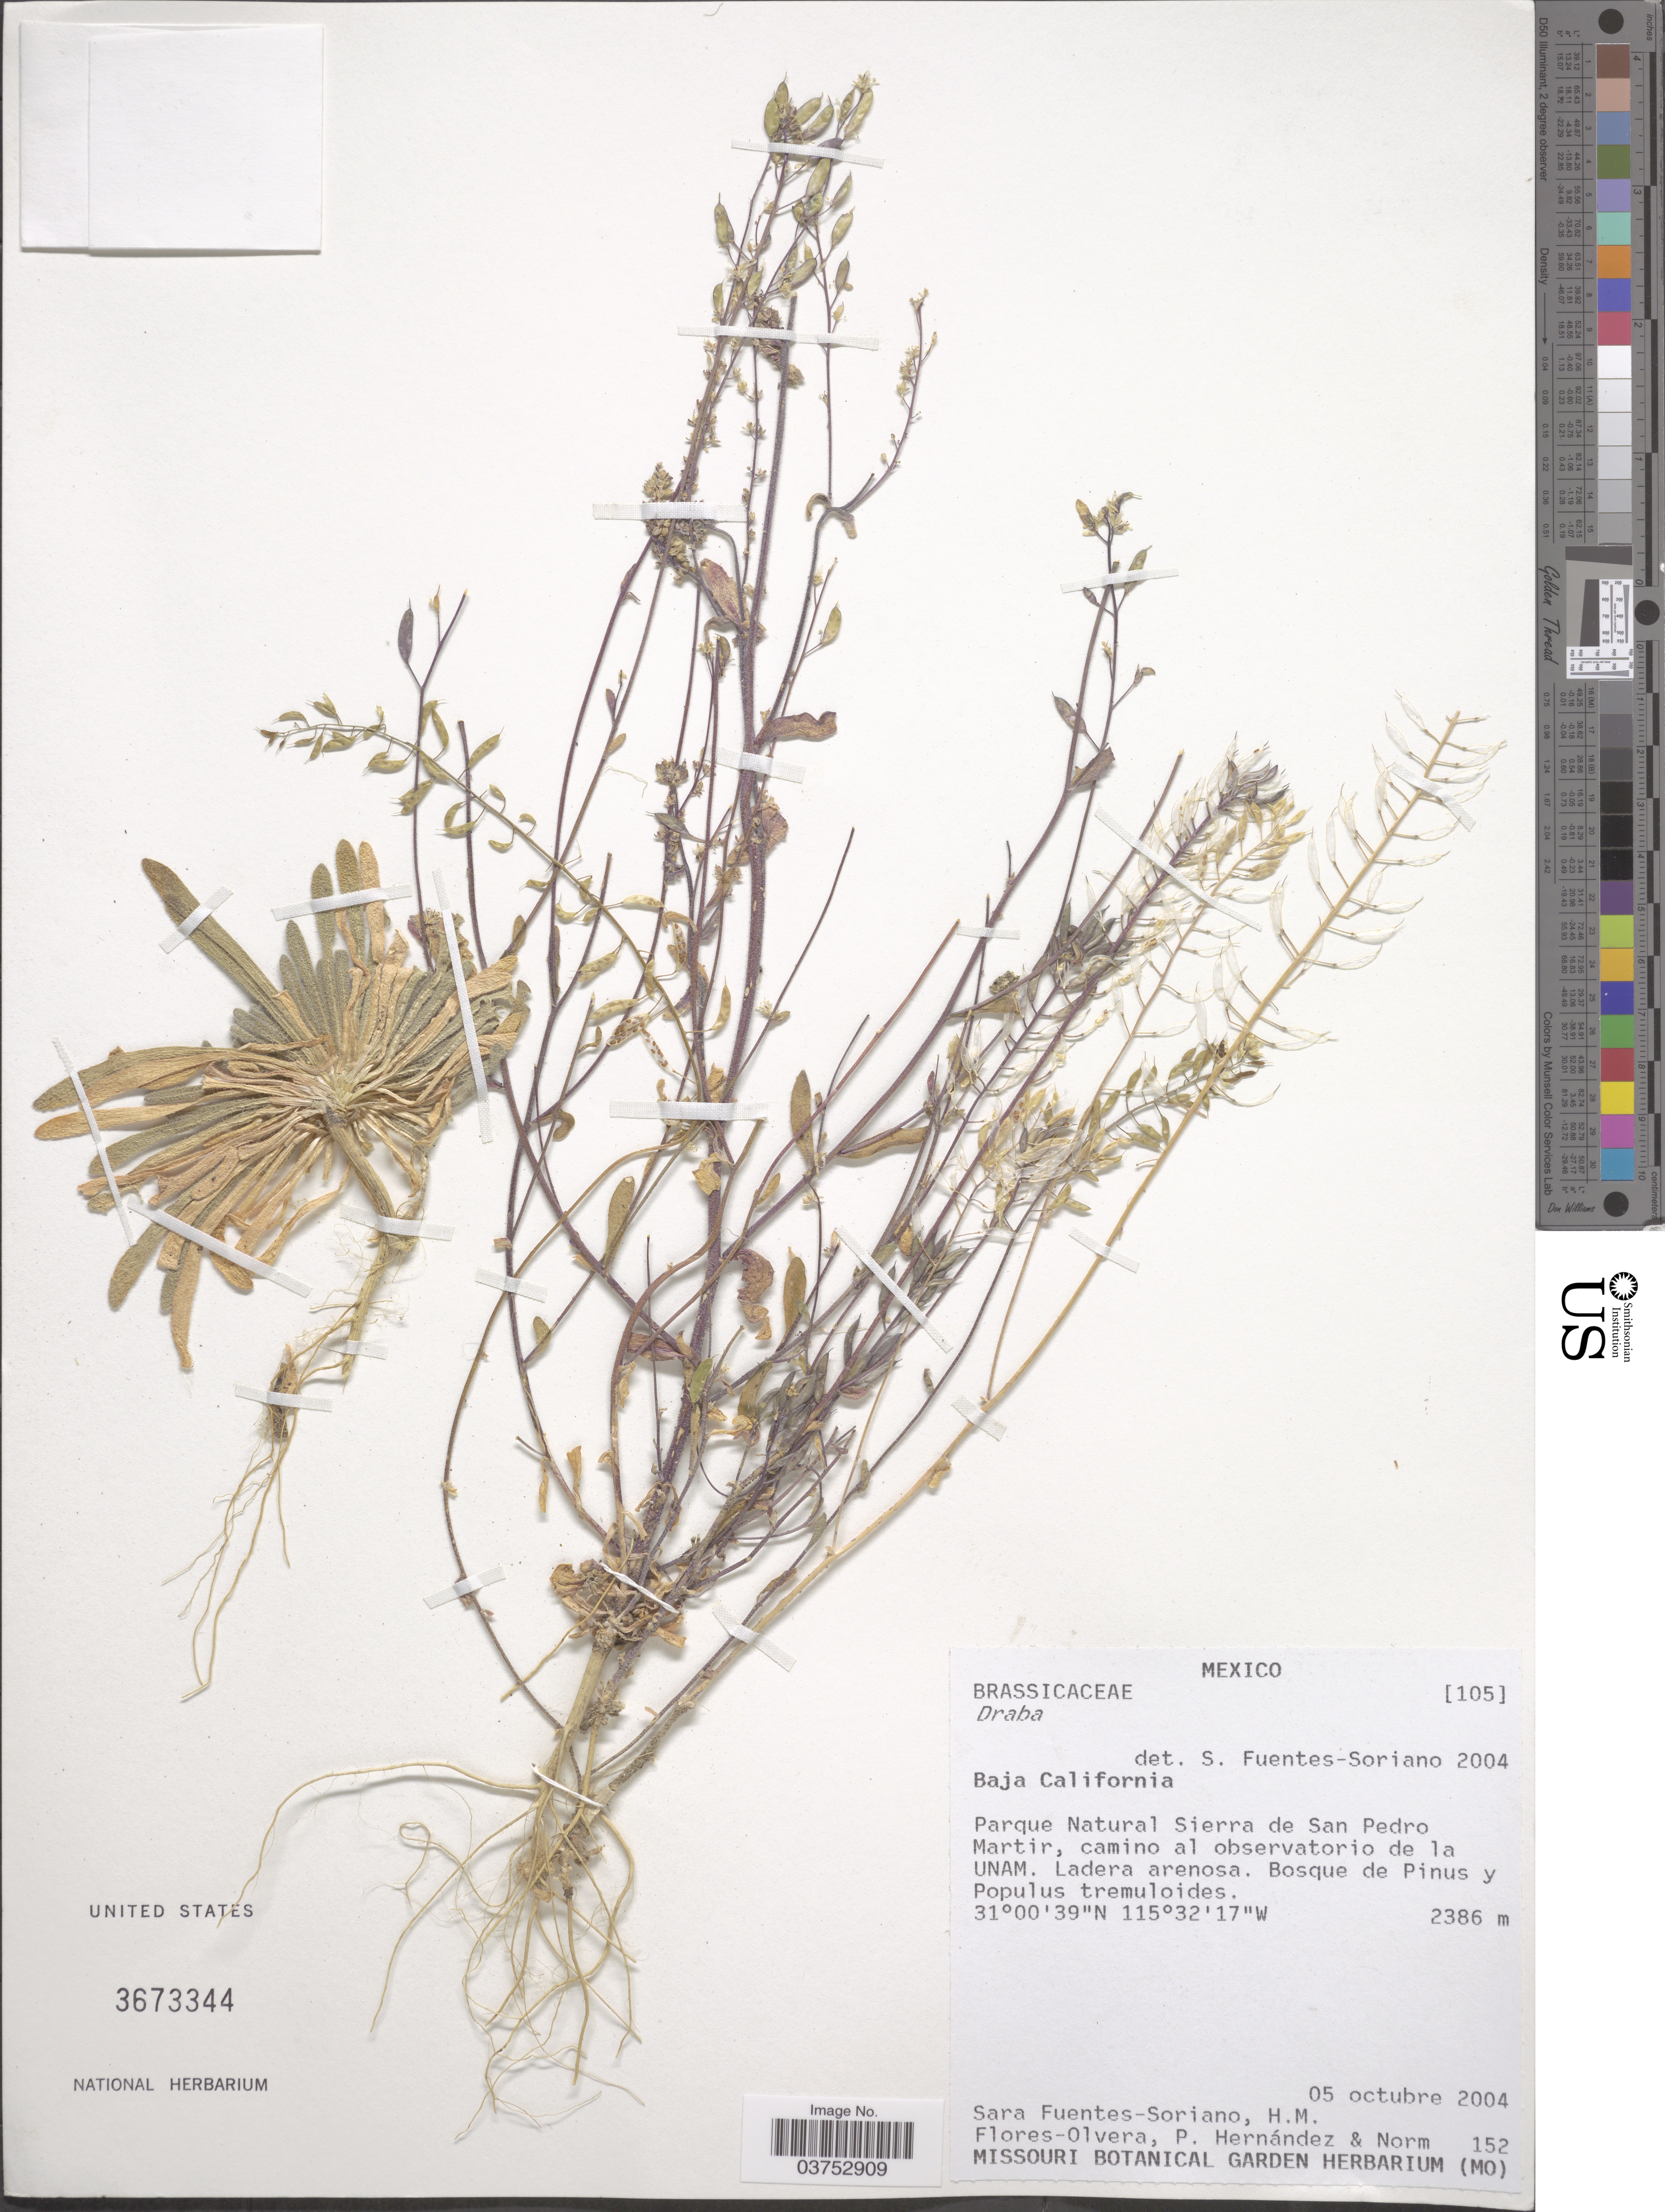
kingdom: Plantae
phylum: Tracheophyta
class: Magnoliopsida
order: Brassicales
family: Brassicaceae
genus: Draba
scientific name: Draba sp.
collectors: S. Fuentes-Soriano, H. Flores Olvera, P. Hernández & Norm.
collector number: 152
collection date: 2004-10-05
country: Mexico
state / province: Baja California Norte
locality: Parque Natural Sierra de San Pedro Martir, camino al observatorio de la Unam.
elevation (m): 2386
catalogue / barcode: US 3673344